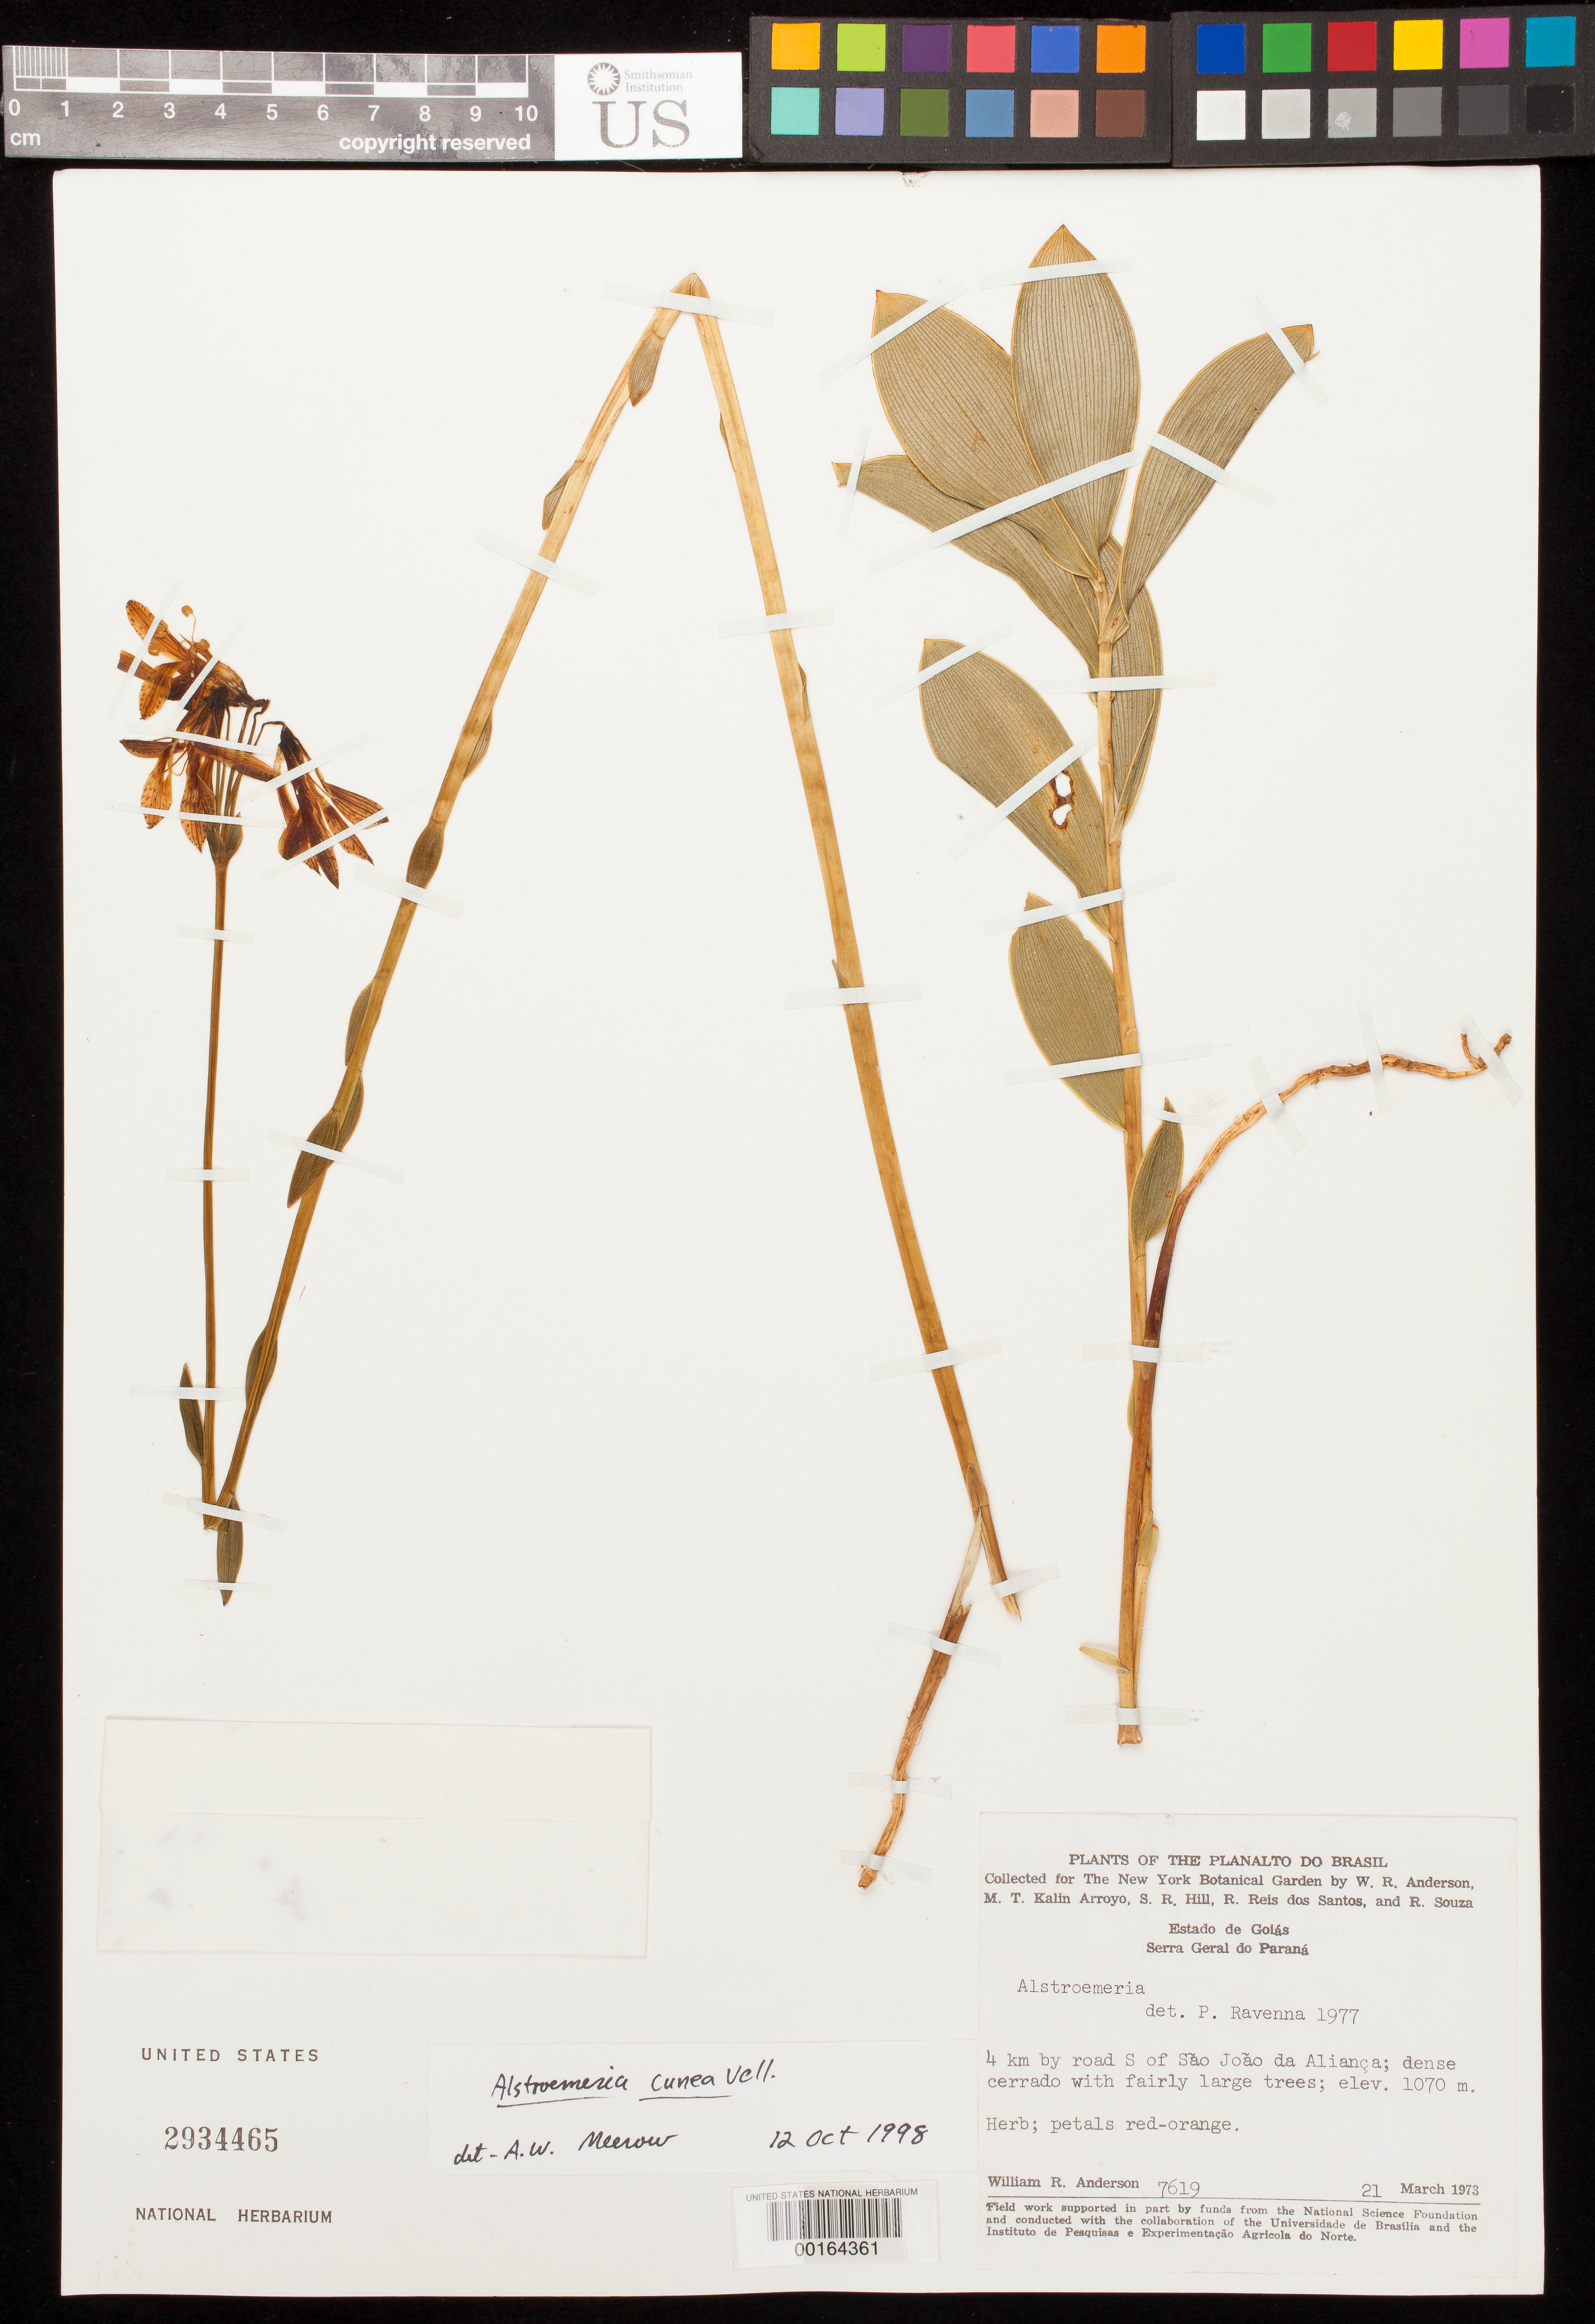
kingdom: Plantae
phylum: Tracheophyta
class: Liliopsida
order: Liliales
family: Alstroemeriaceae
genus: Alstroemeria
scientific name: Alstroemeria cunha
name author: Vell.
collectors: W. R. Anderson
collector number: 7619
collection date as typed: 21 Mar 1973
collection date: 1973-03-21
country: Brazil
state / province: Goiás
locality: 4 km by road s of sao joao da alianca; serra geral do parana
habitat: Dense cerrado with fairly large trees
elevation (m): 1070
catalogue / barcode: US 2934465